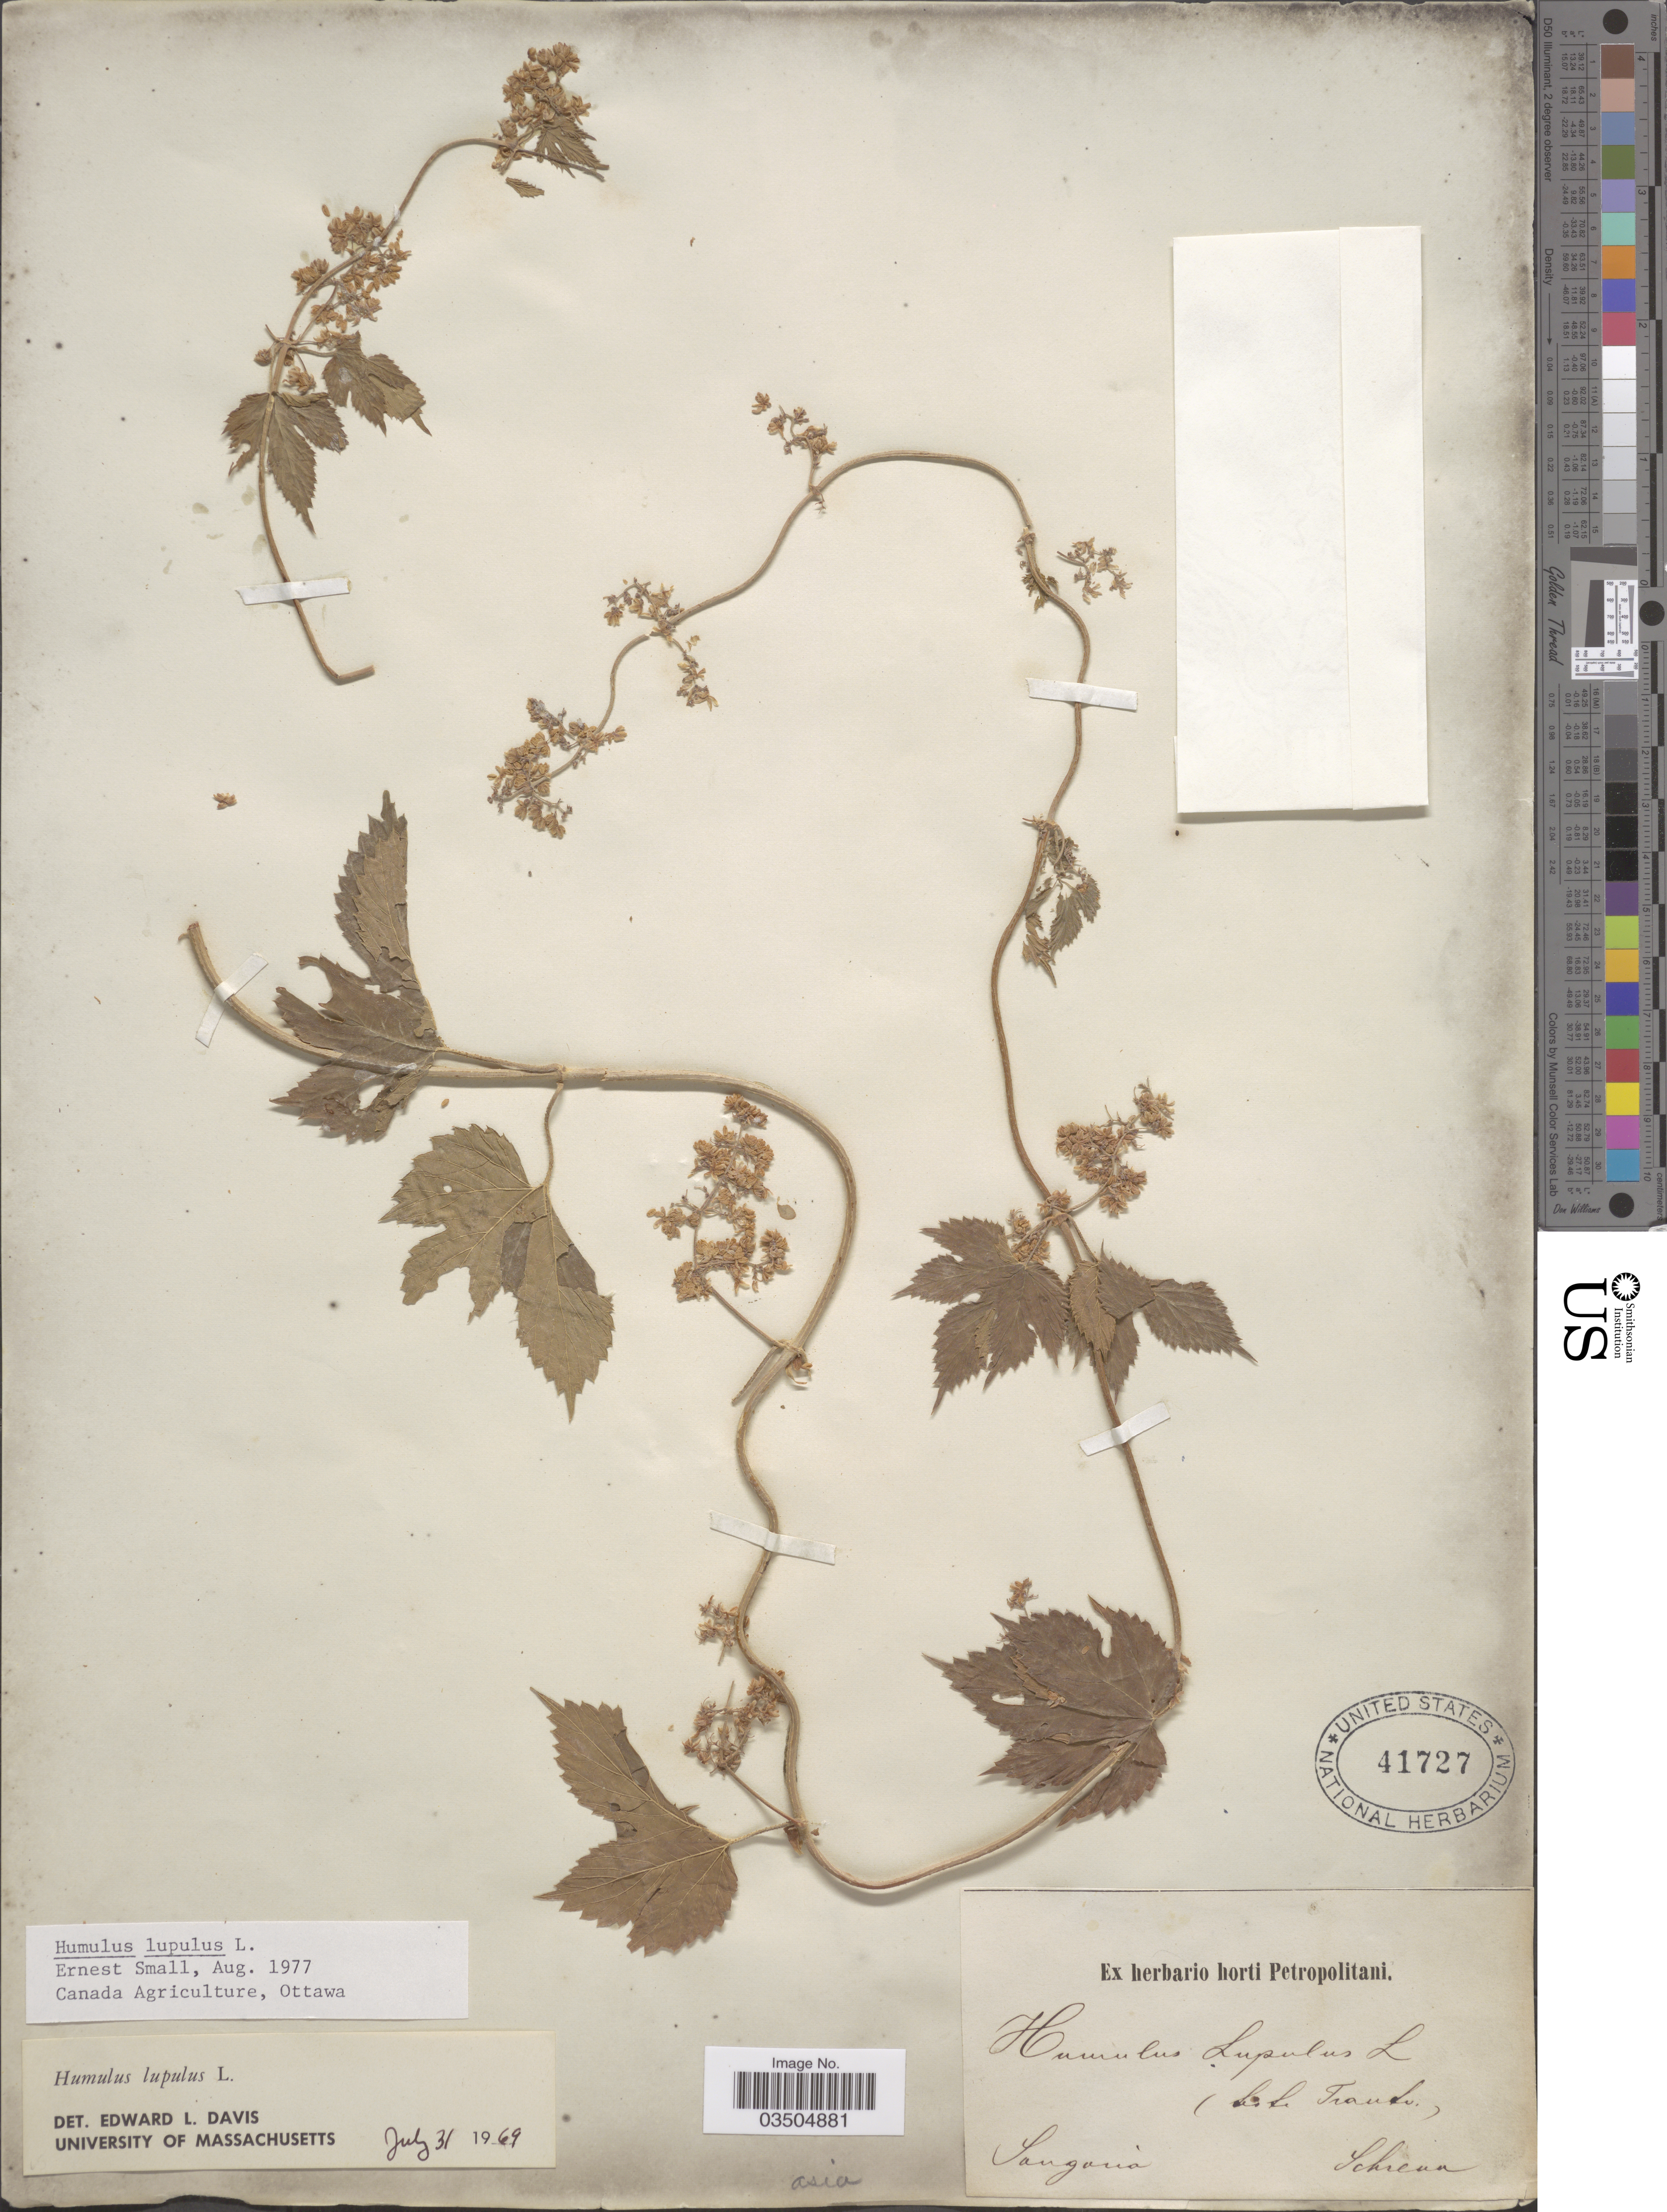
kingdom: Plantae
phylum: Tracheophyta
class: Magnoliopsida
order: Rosales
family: Cannabaceae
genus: Humulus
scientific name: Humulus lupulus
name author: L.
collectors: Schrenn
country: Madagascar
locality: Sangorià.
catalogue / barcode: US 41727